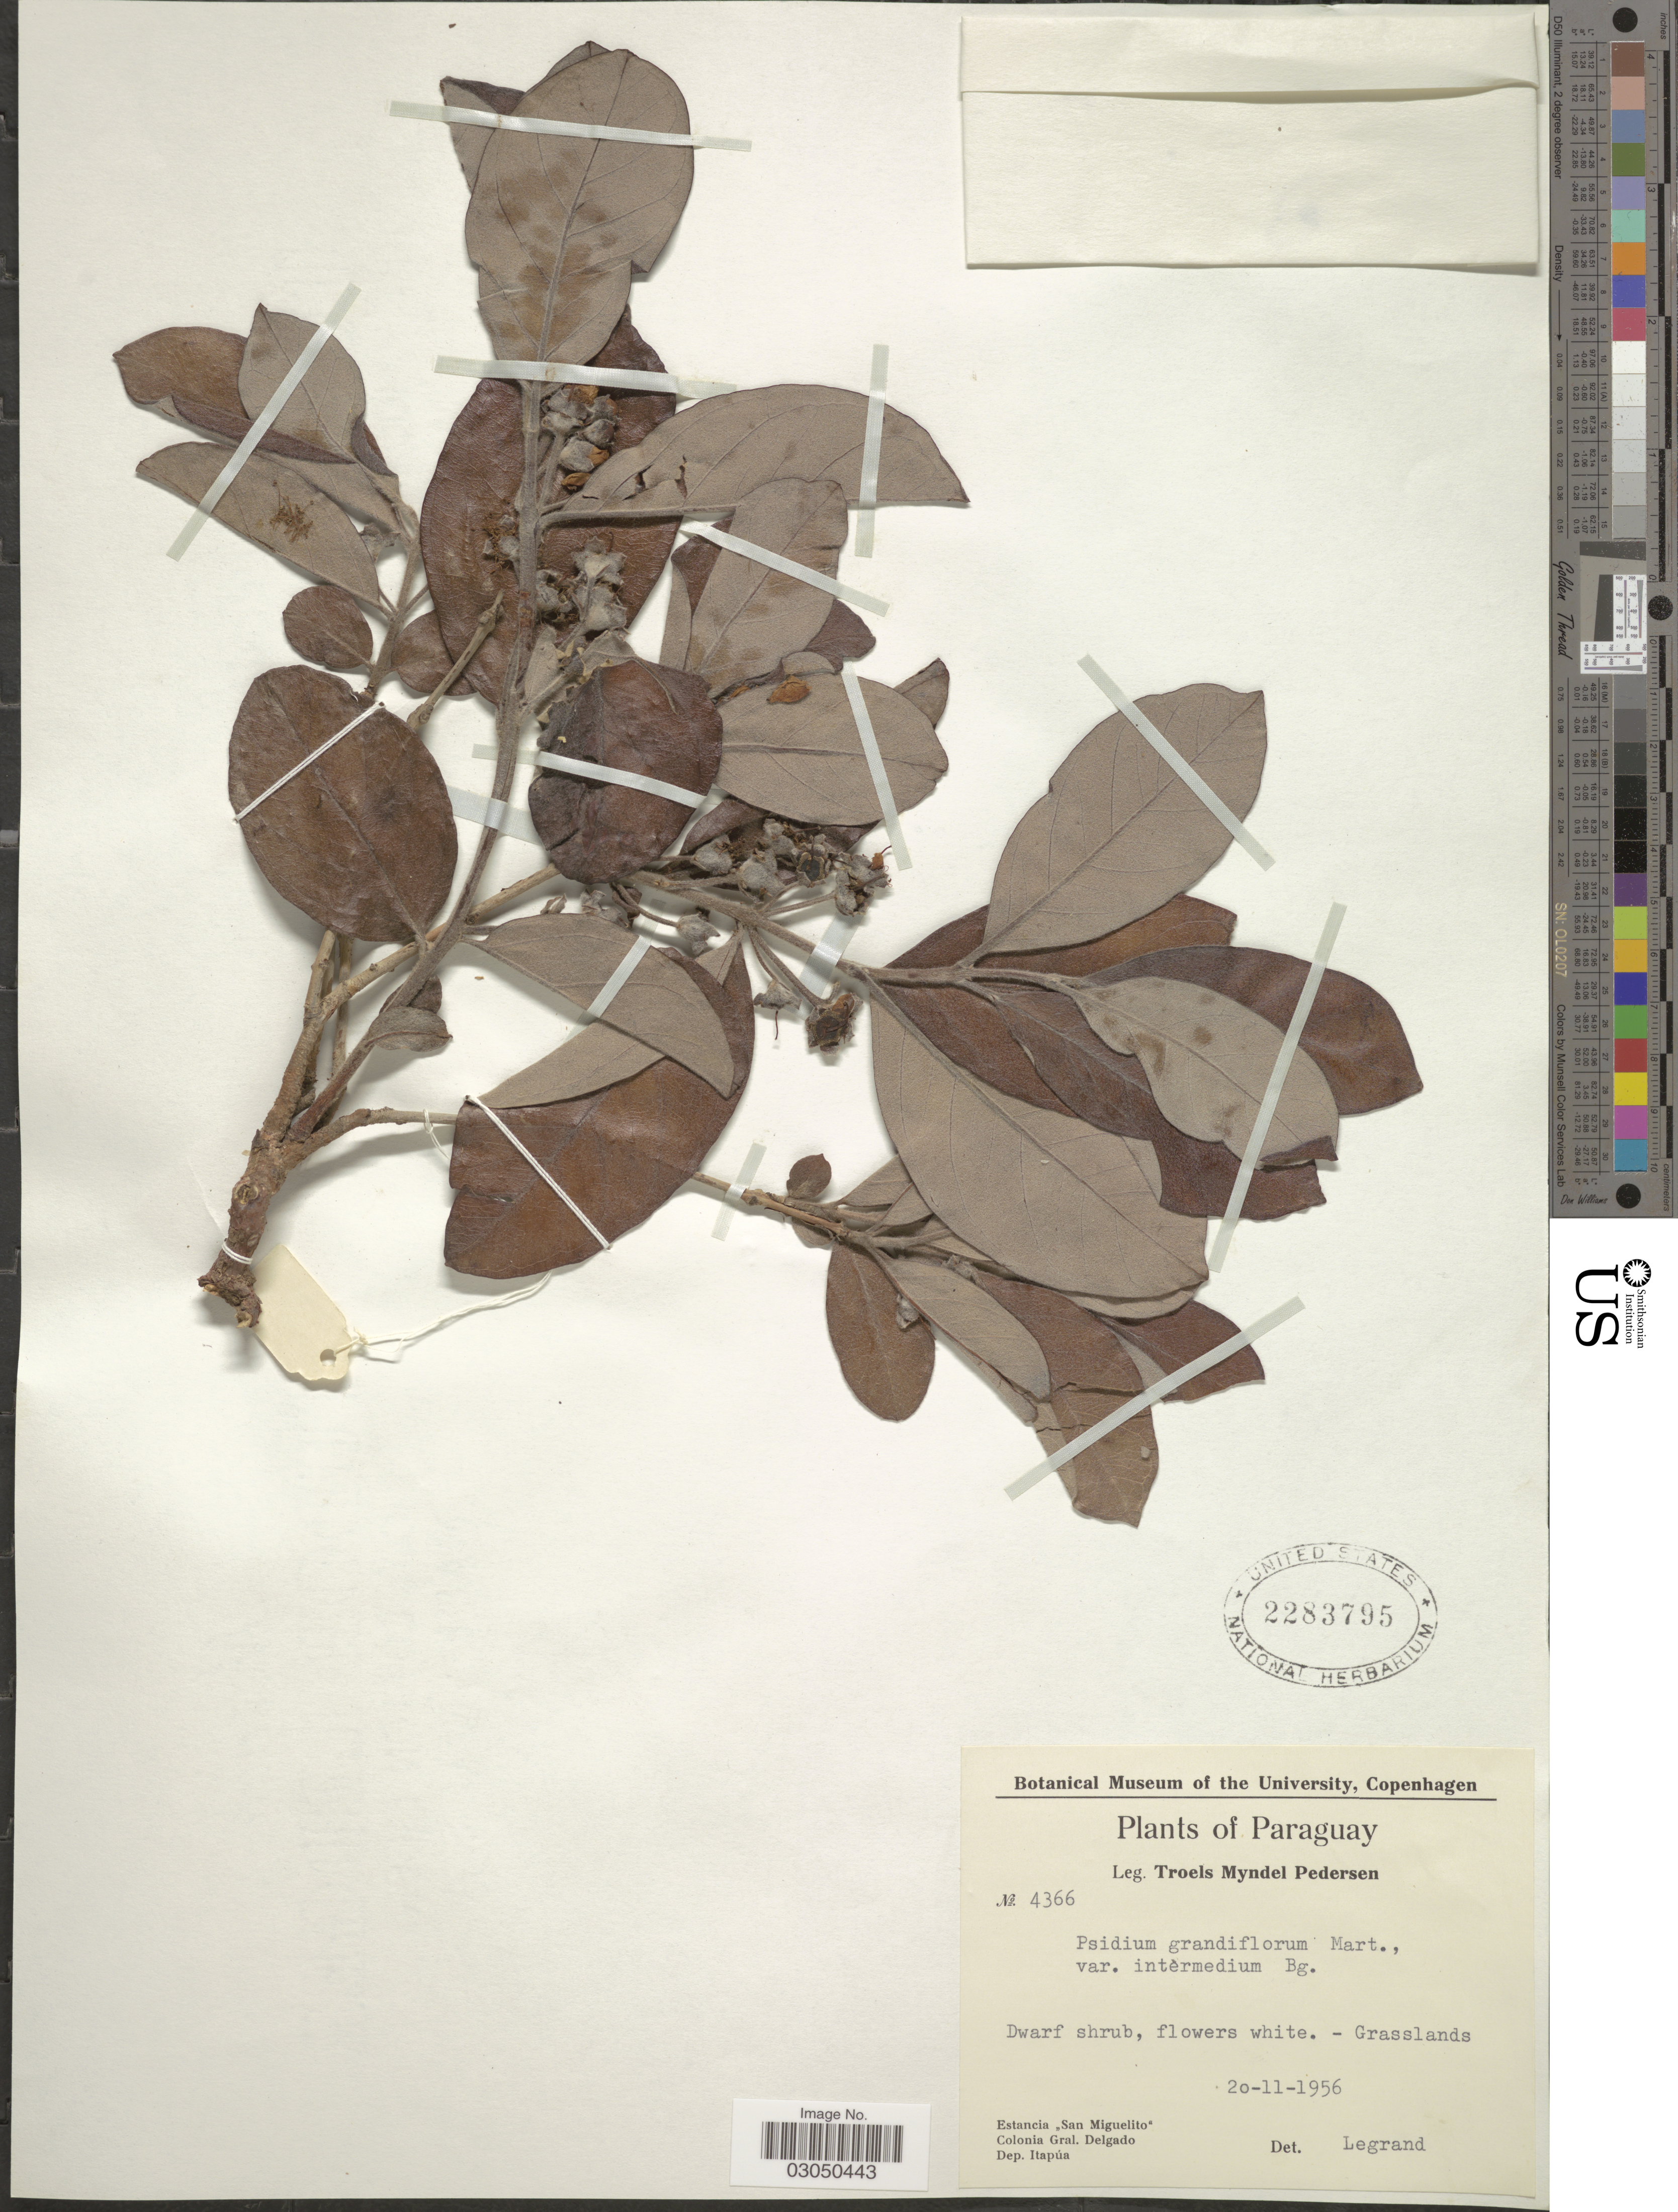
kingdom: Plantae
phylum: Tracheophyta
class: Magnoliopsida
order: Myrtales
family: Myrtaceae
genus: Psidium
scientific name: Psidium grandifolium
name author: Mart. ex DC.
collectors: T. Pederson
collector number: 4366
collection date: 1956-11-20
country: Paraguay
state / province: Itapua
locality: Estancia "San Miguelito". colonia Gral. Delgado. Dep. Itapúa.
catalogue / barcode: US 2283795